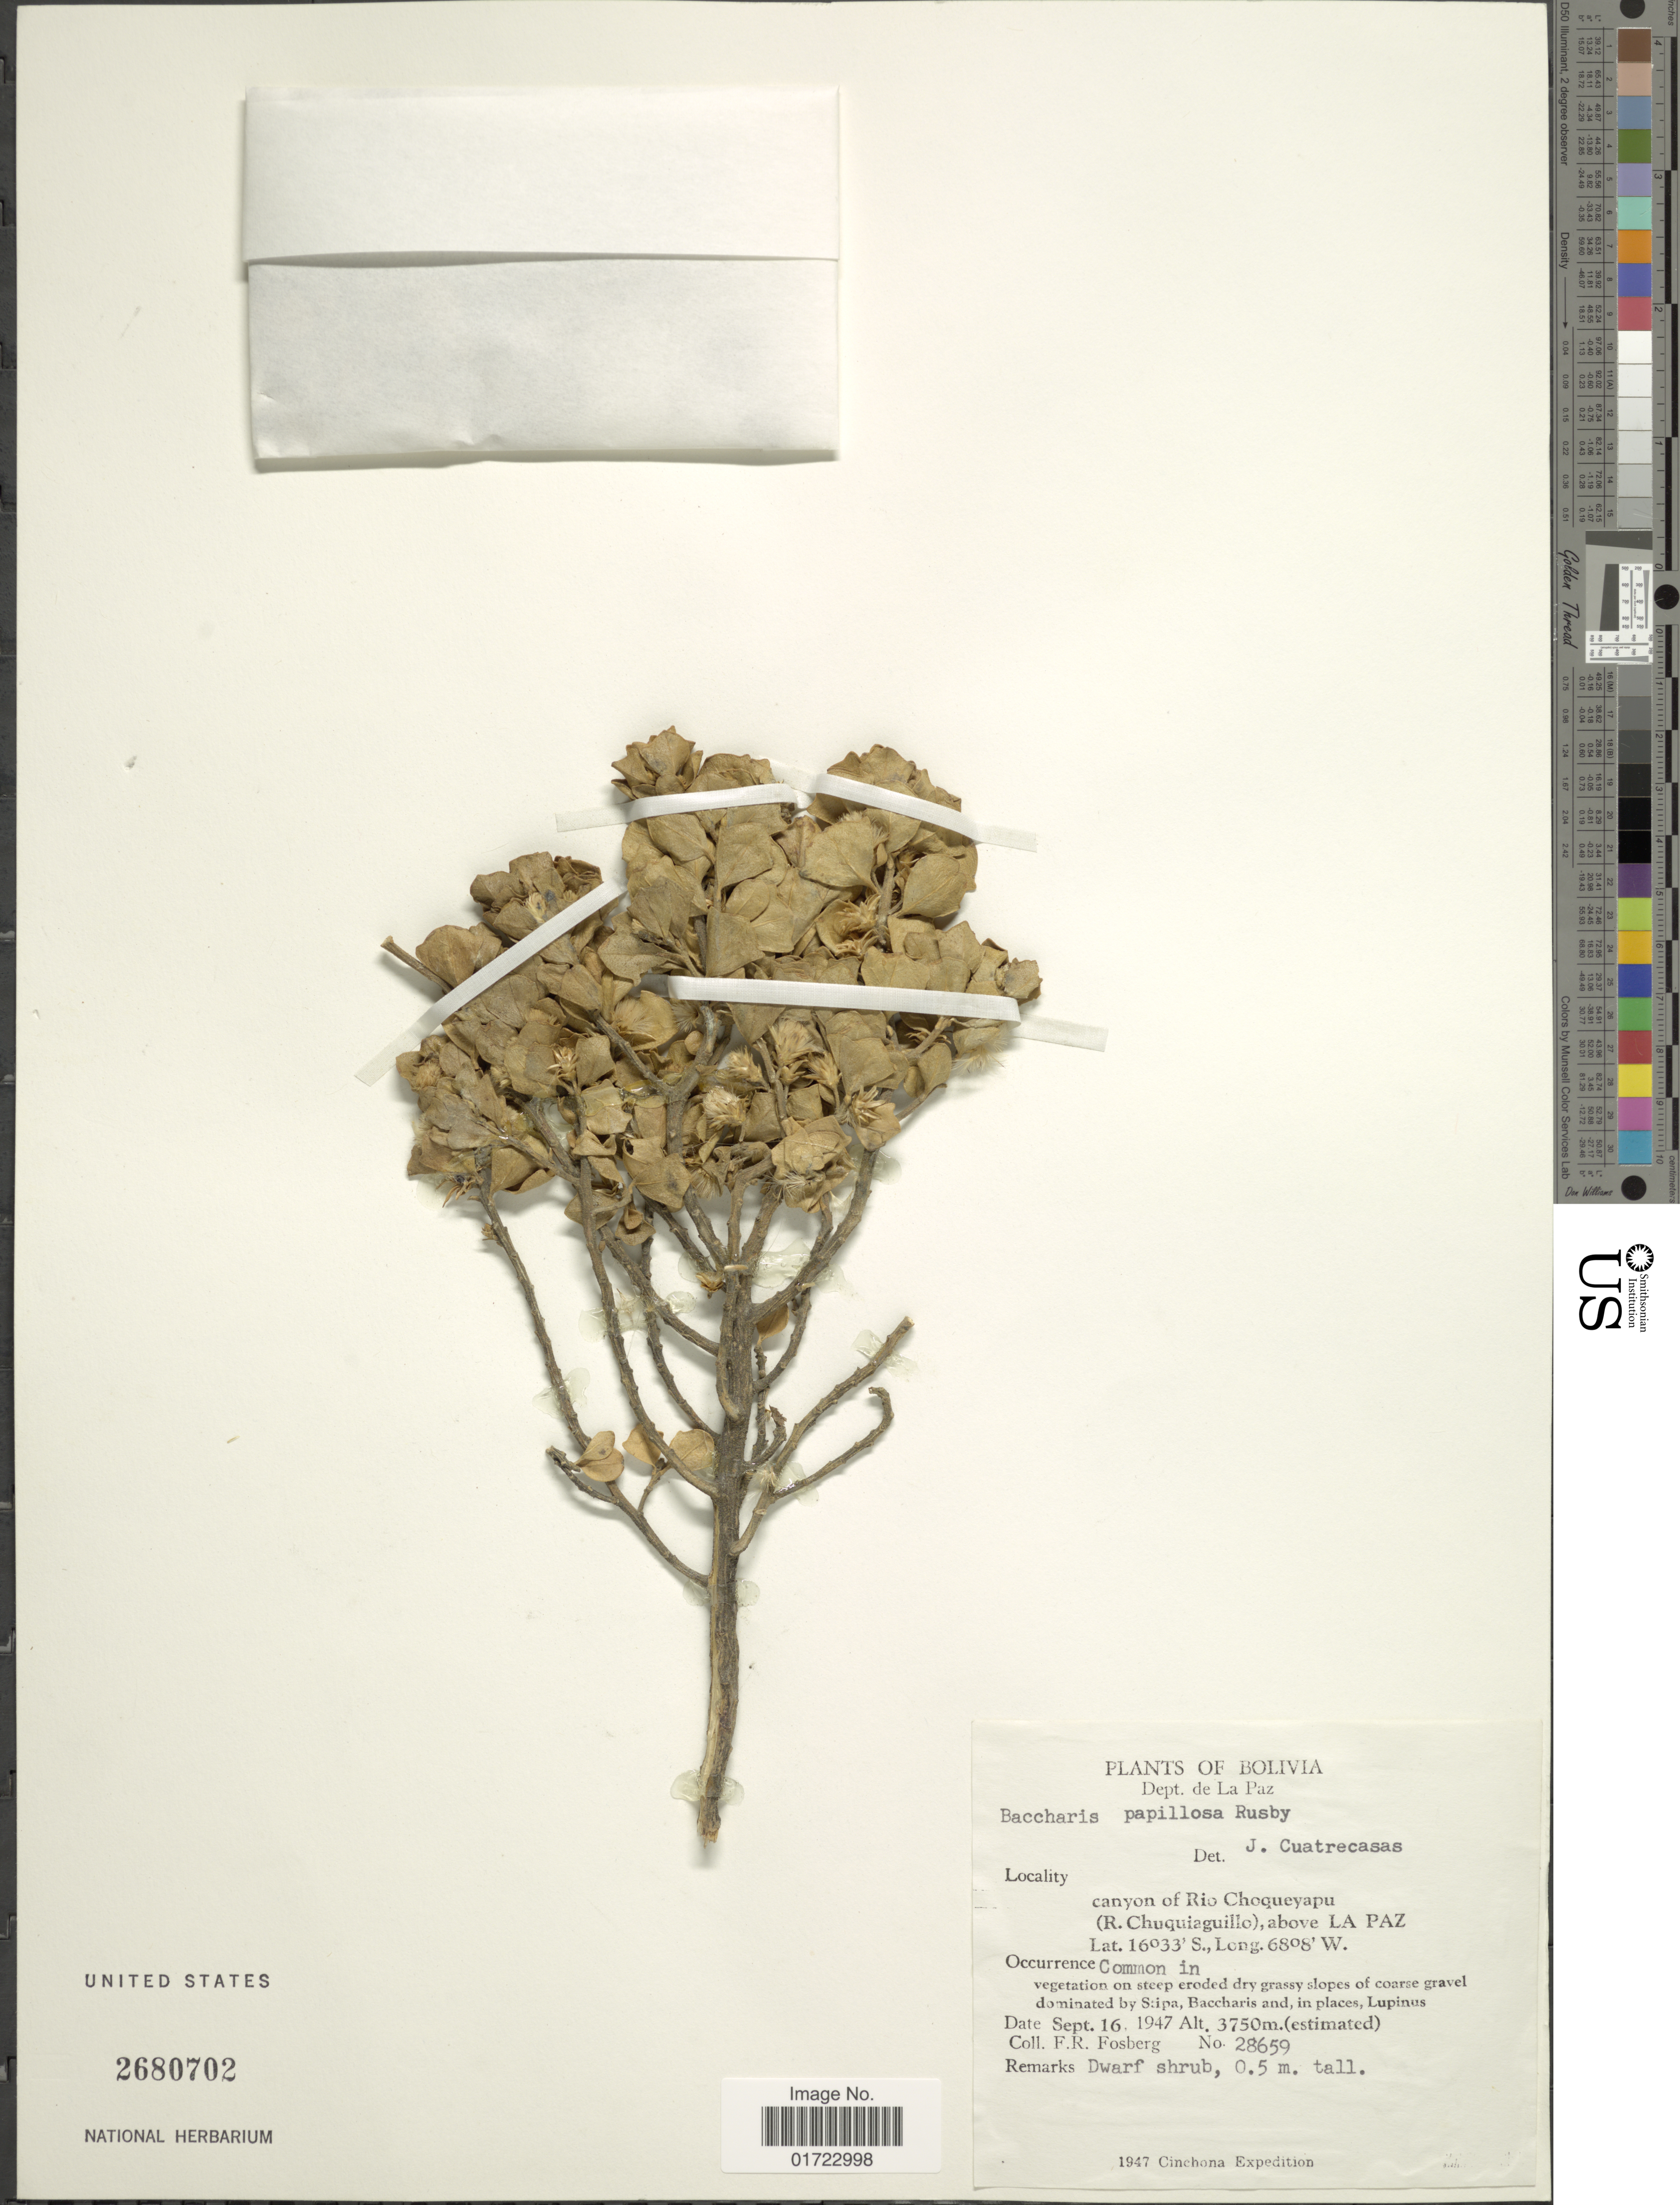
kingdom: Plantae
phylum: Tracheophyta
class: Magnoliopsida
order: Asterales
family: Asteraceae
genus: Baccharis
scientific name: Baccharis papillosa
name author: Rusby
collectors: F. R. Fosberg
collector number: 28569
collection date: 1947-09-16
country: Bolivia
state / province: La Paz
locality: Cinchona. Canyon of Rio Choqueyapu (R. Chuquiaguillo), above La Paz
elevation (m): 3750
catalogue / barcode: US 2680702